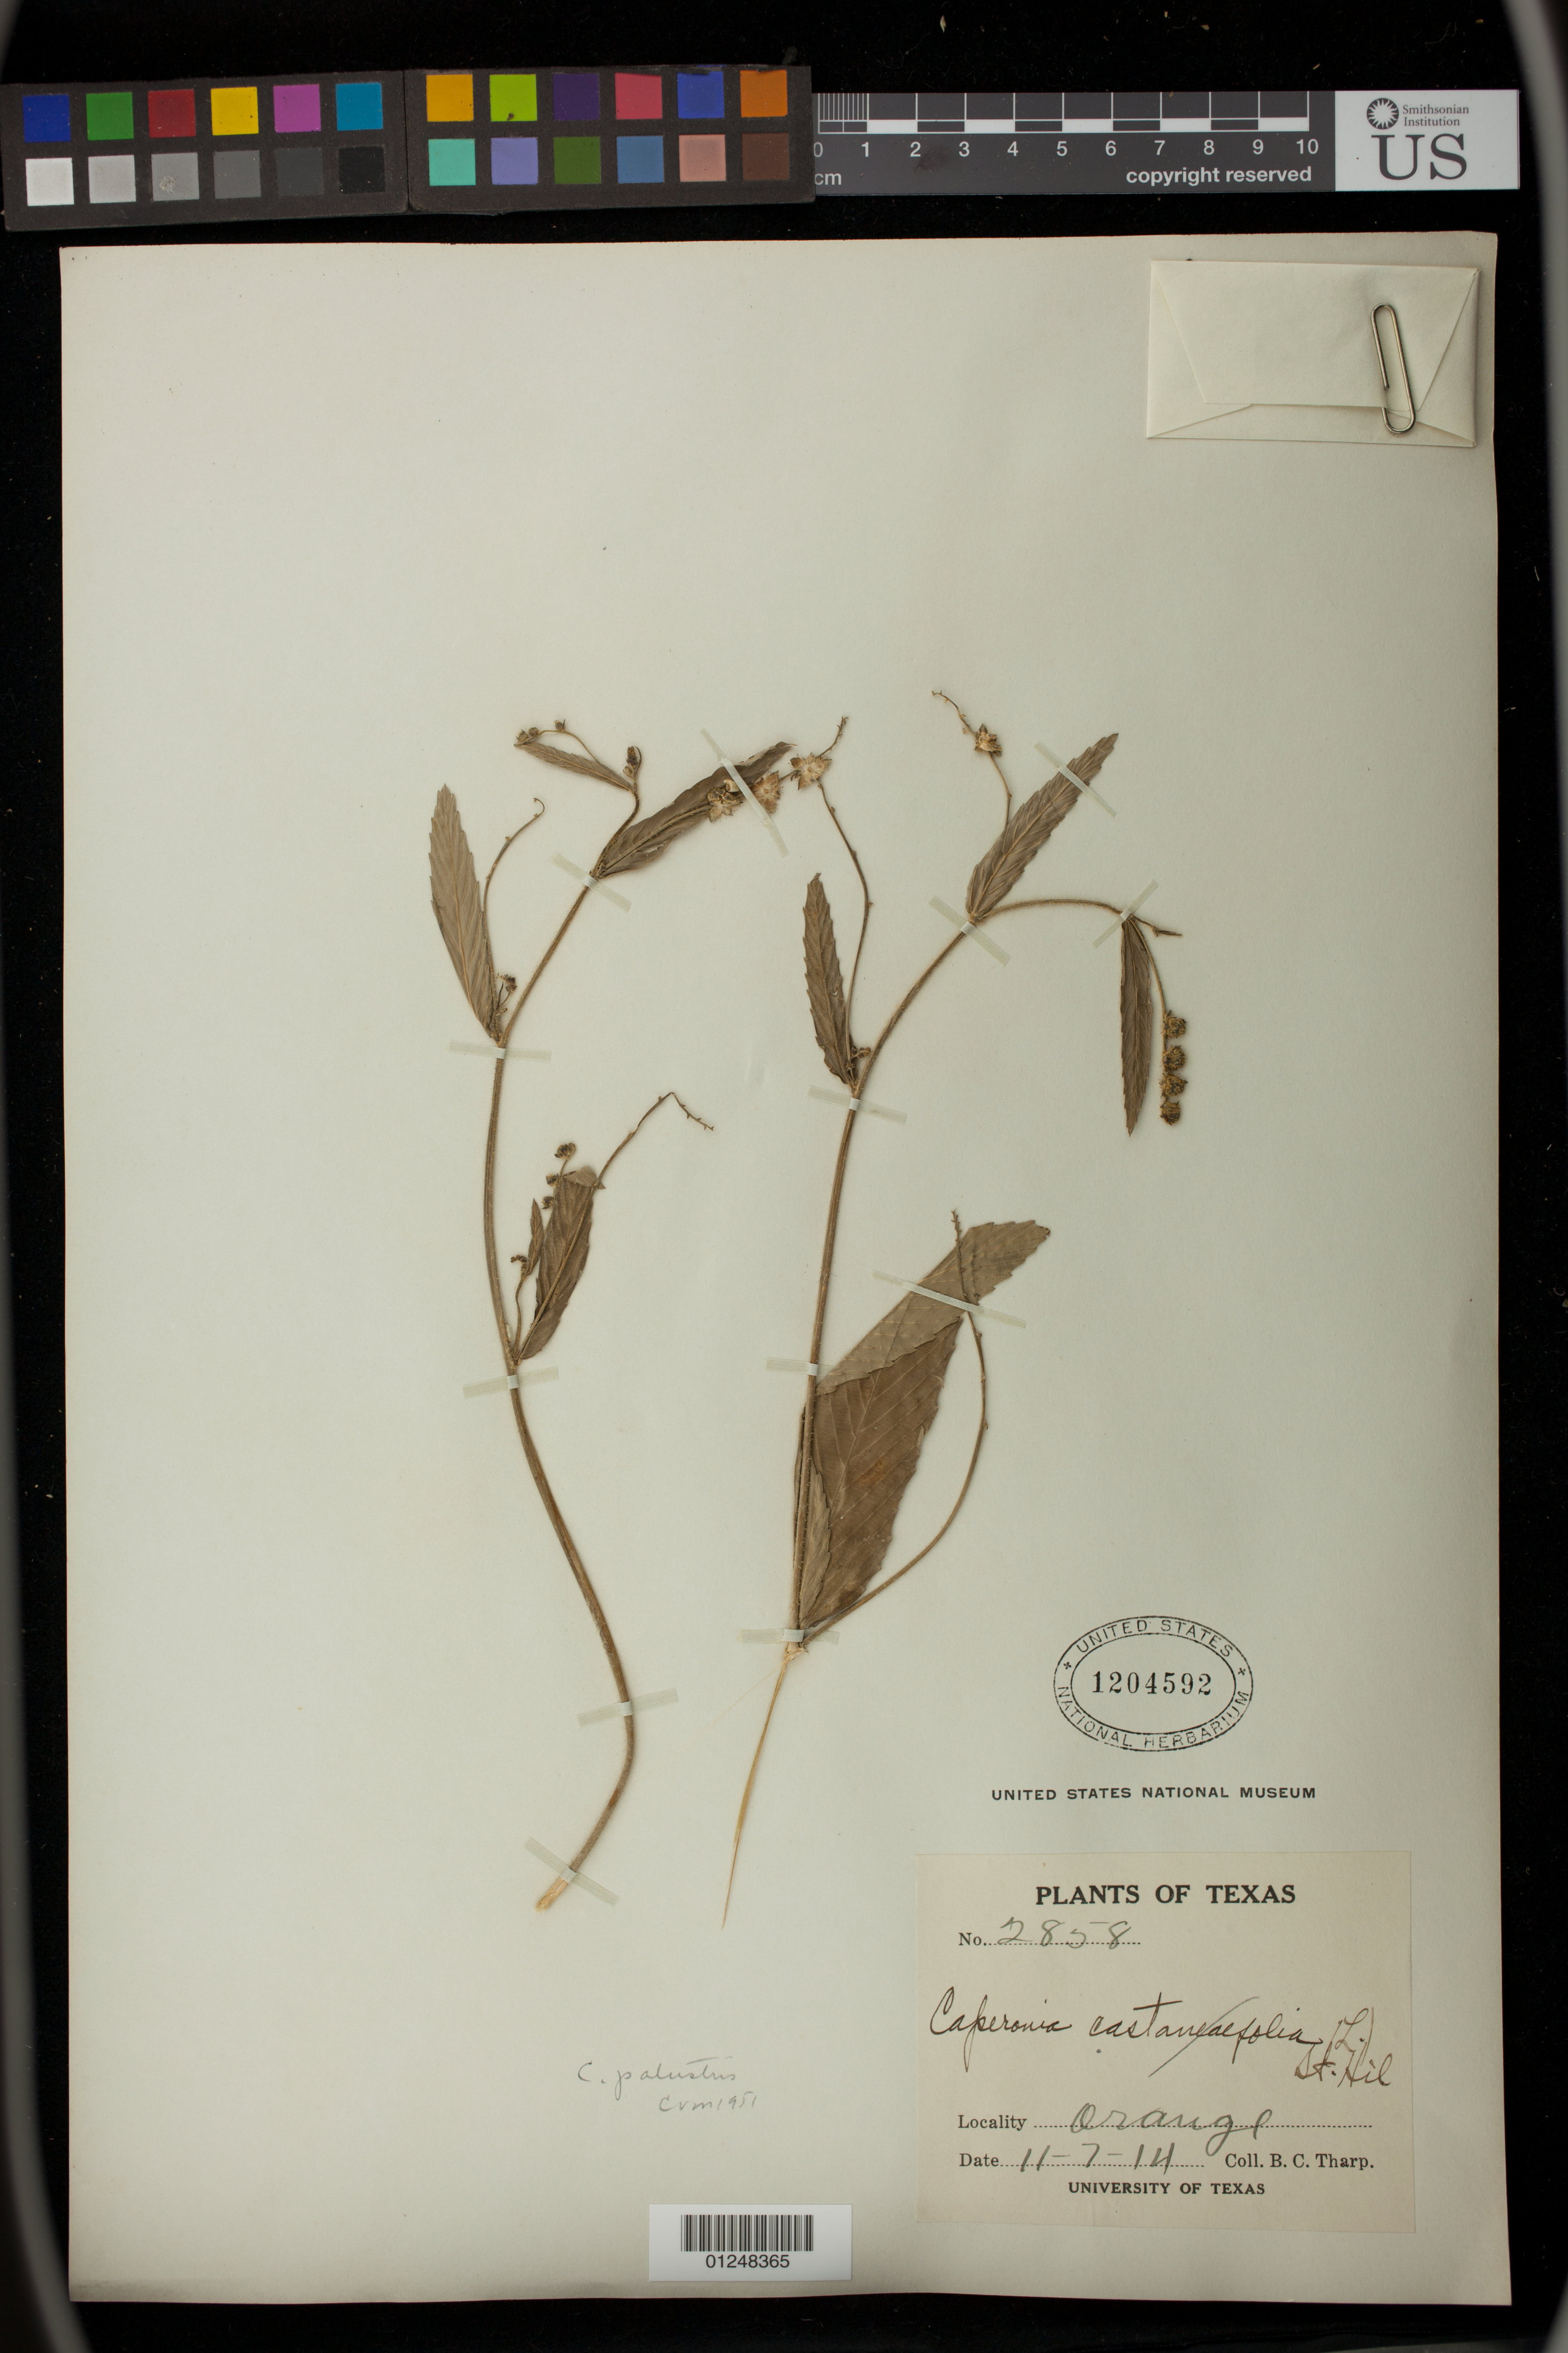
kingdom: Plantae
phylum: Tracheophyta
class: Magnoliopsida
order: Malpighiales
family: Euphorbiaceae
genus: Caperonia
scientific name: Caperonia castaneifolia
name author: (L.) A. St.-Hil.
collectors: B. C. Tharp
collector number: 2858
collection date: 1914-11-07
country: United States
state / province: Texas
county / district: Orange County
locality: Orange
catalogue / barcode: US 1204592